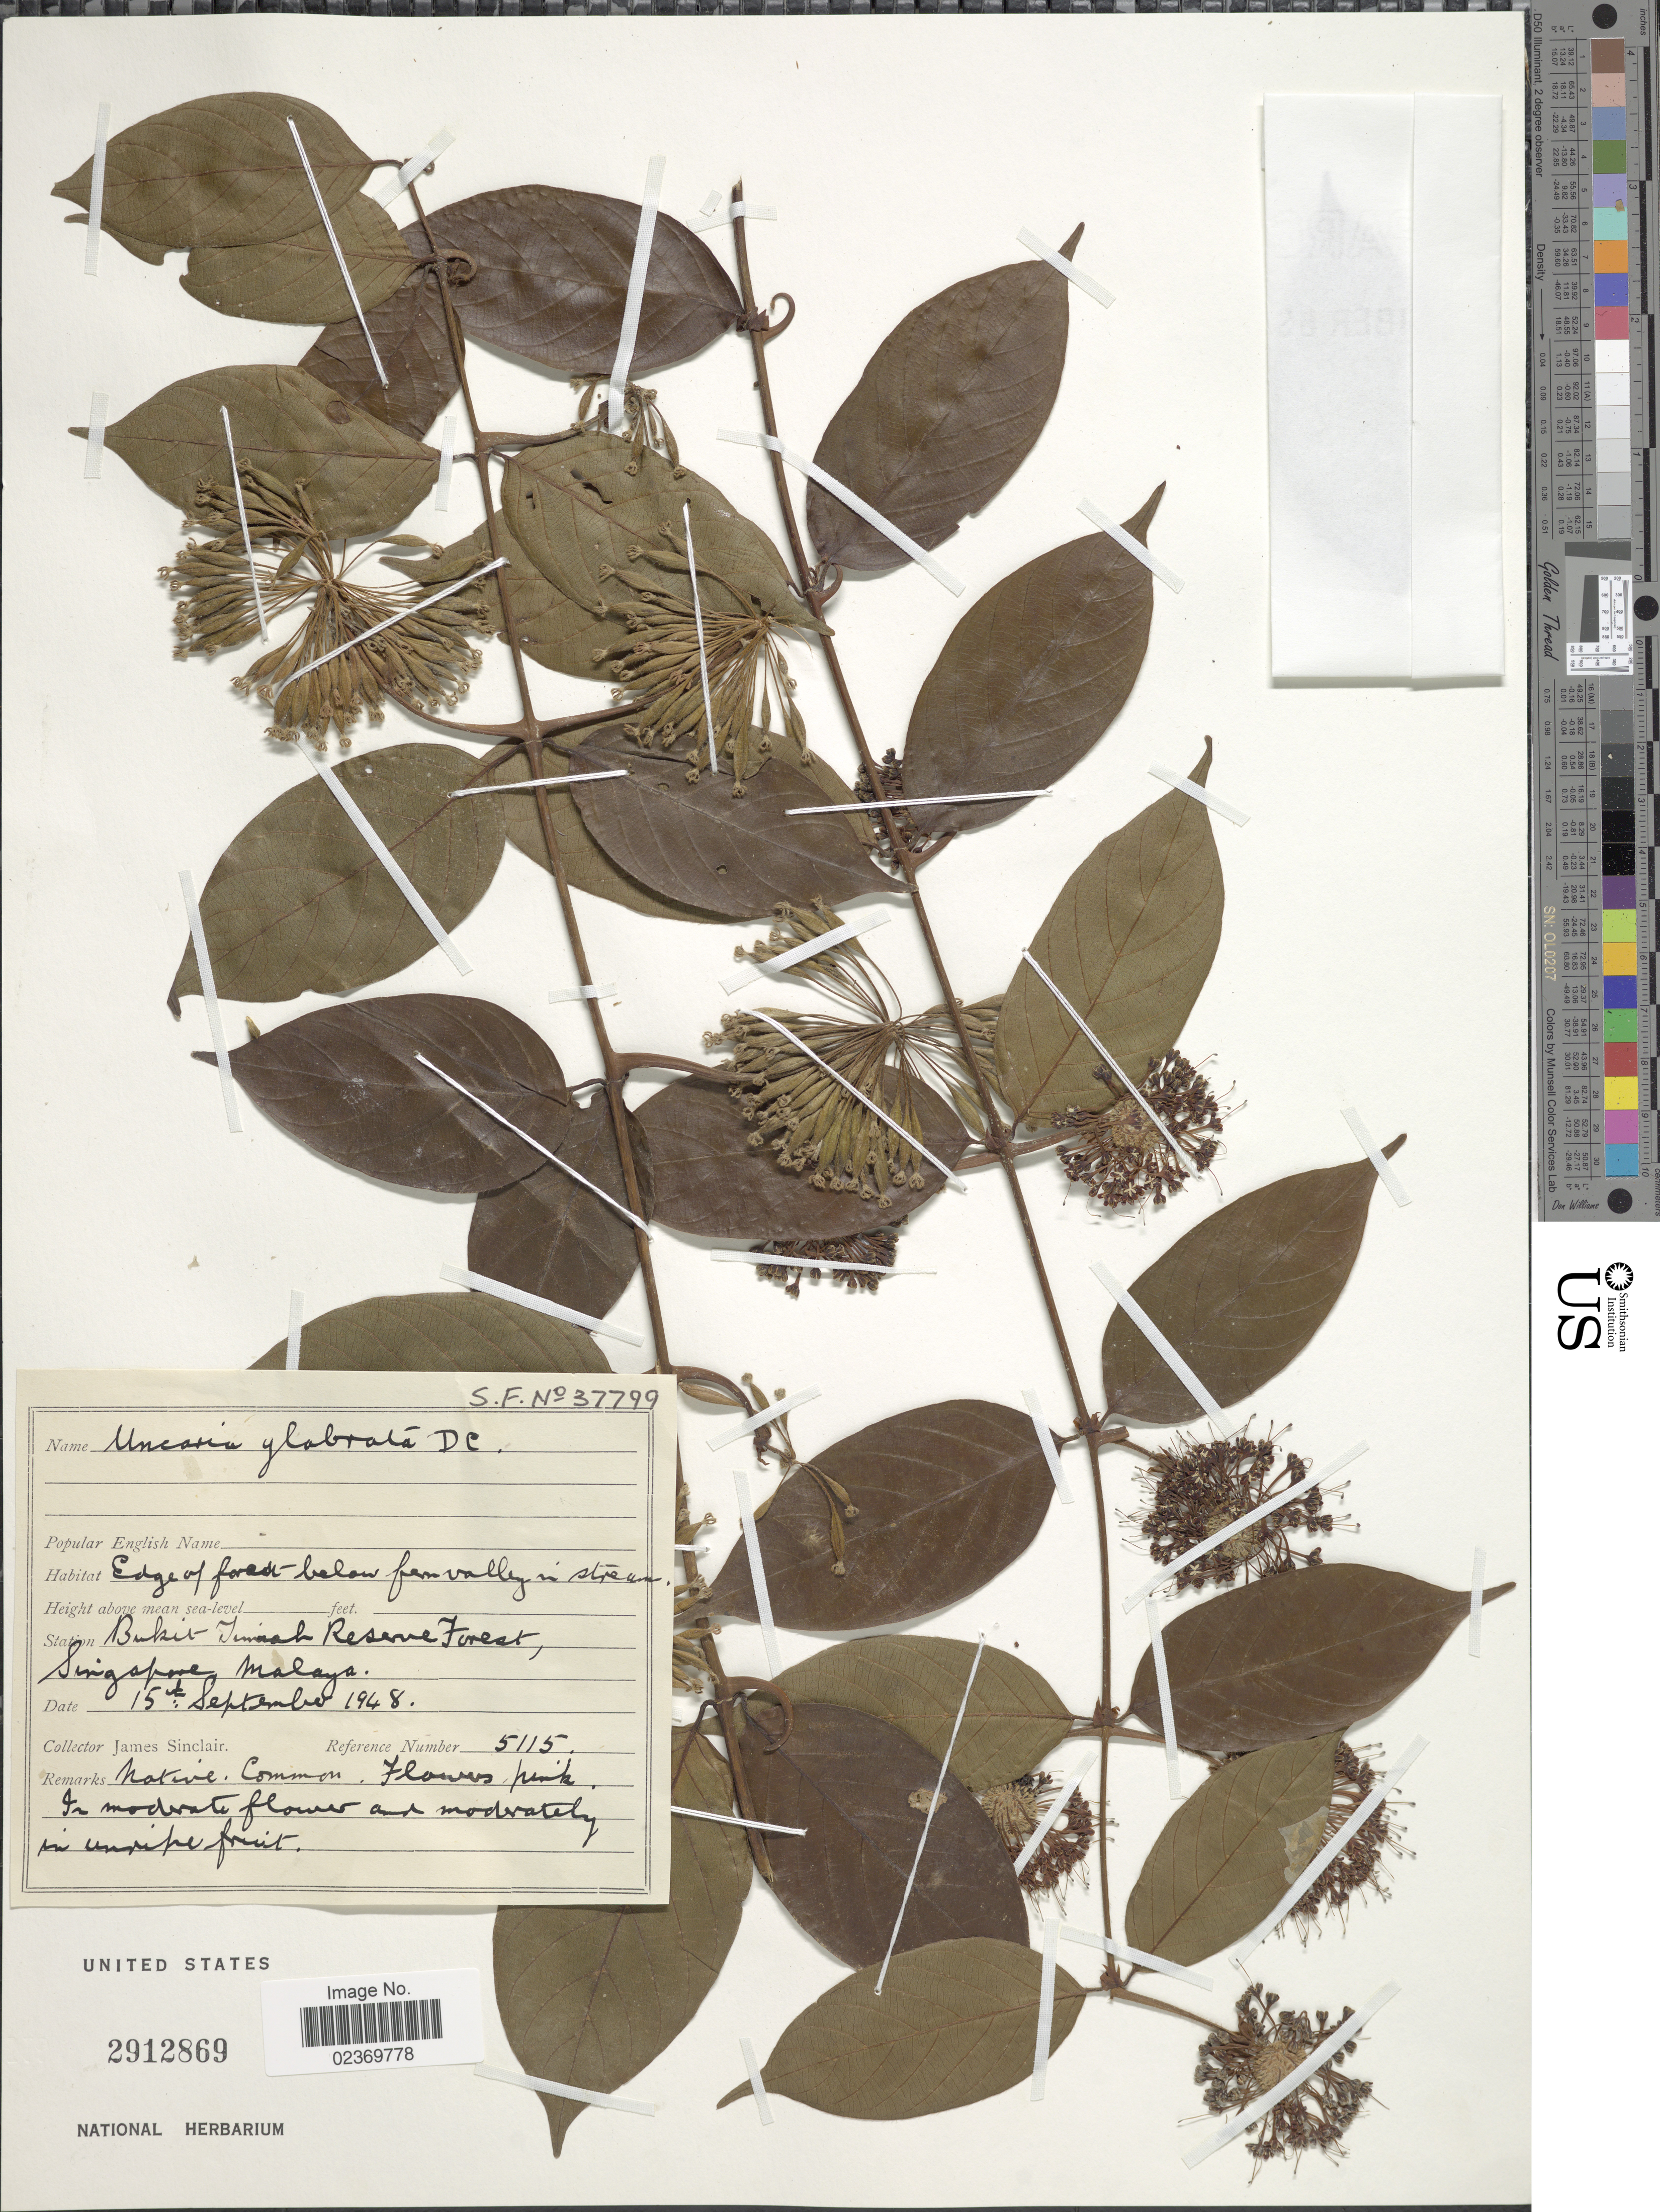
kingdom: Plantae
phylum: Tracheophyta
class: Magnoliopsida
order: Gentianales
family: Rubiaceae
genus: Uncaria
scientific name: Uncaria glabrata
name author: DC.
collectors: J. Sinclair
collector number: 5115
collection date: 1948-09-15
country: Singapore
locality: Bukit Timah Reserve Forest, Malaya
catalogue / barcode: US 2912869